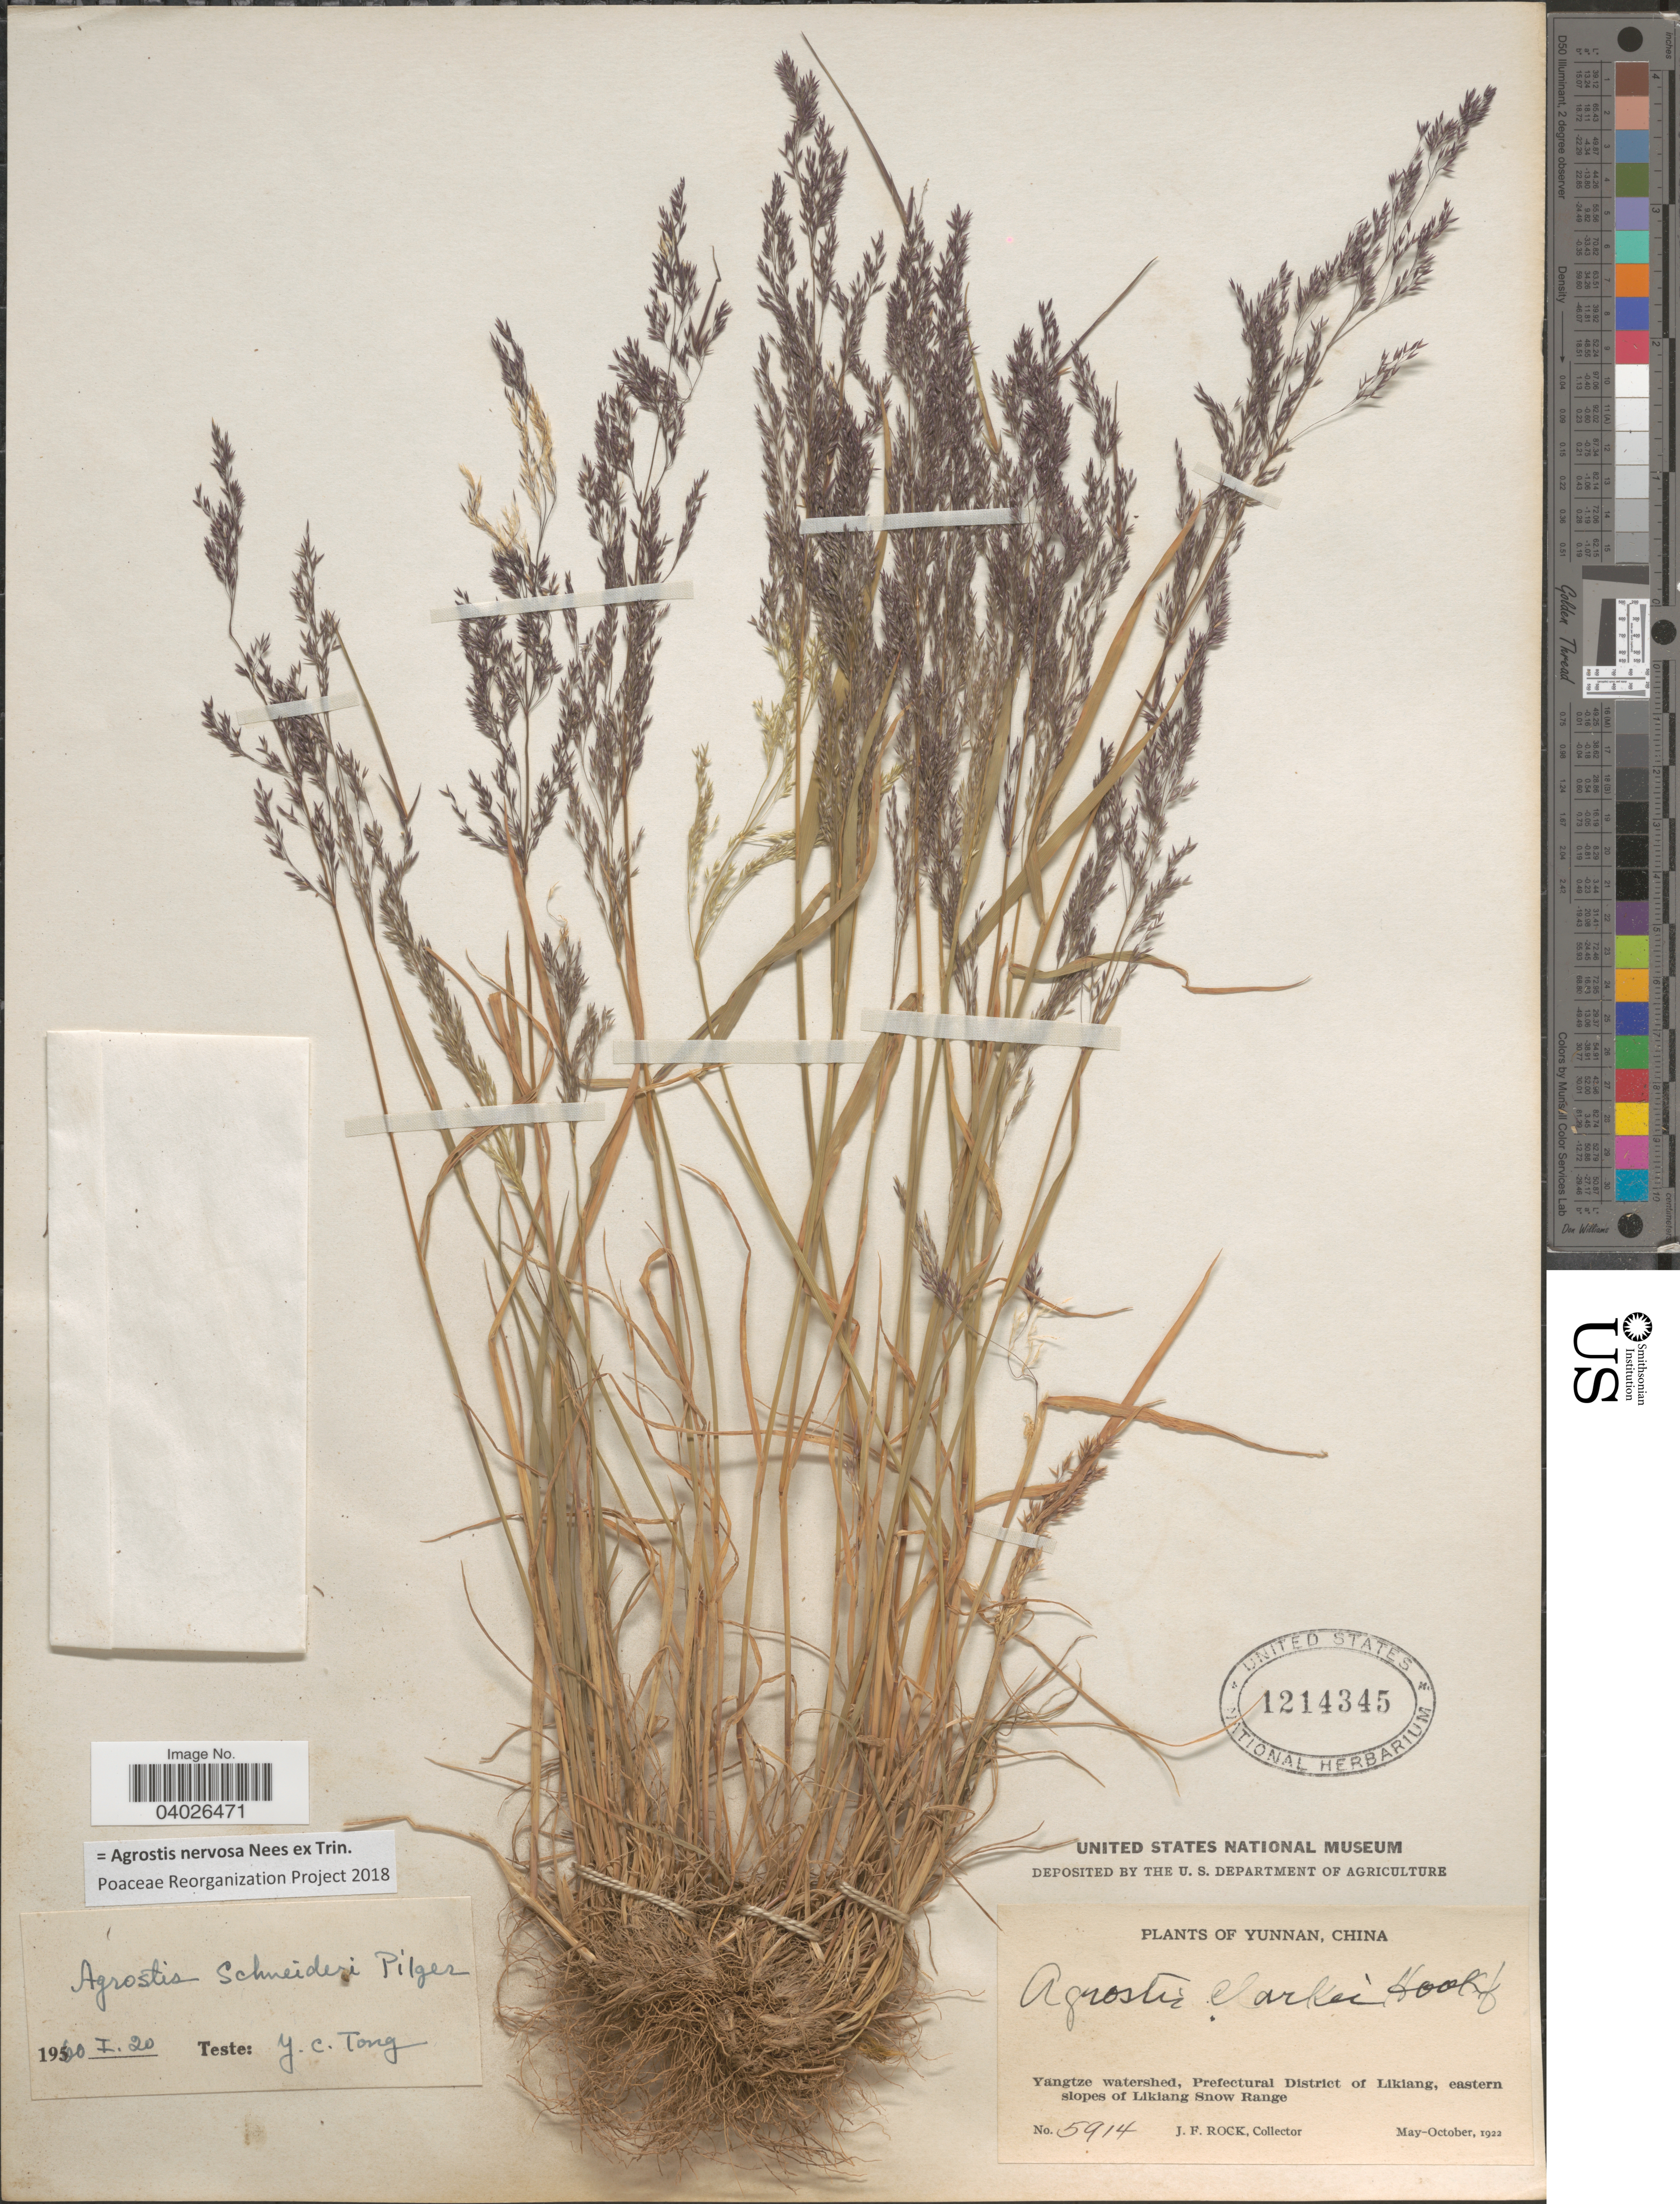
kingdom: Plantae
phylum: Tracheophyta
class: Liliopsida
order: Poales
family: Poaceae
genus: Agrostis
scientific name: Agrostis nervosa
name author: Nees ex Trin.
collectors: J. Rock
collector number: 5914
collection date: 1922-05/1922-10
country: China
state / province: Yunnan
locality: Yangtze watershed, Prefectural District of Likiang, eastern slopes of Likiang Snow Range.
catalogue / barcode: US 1214345